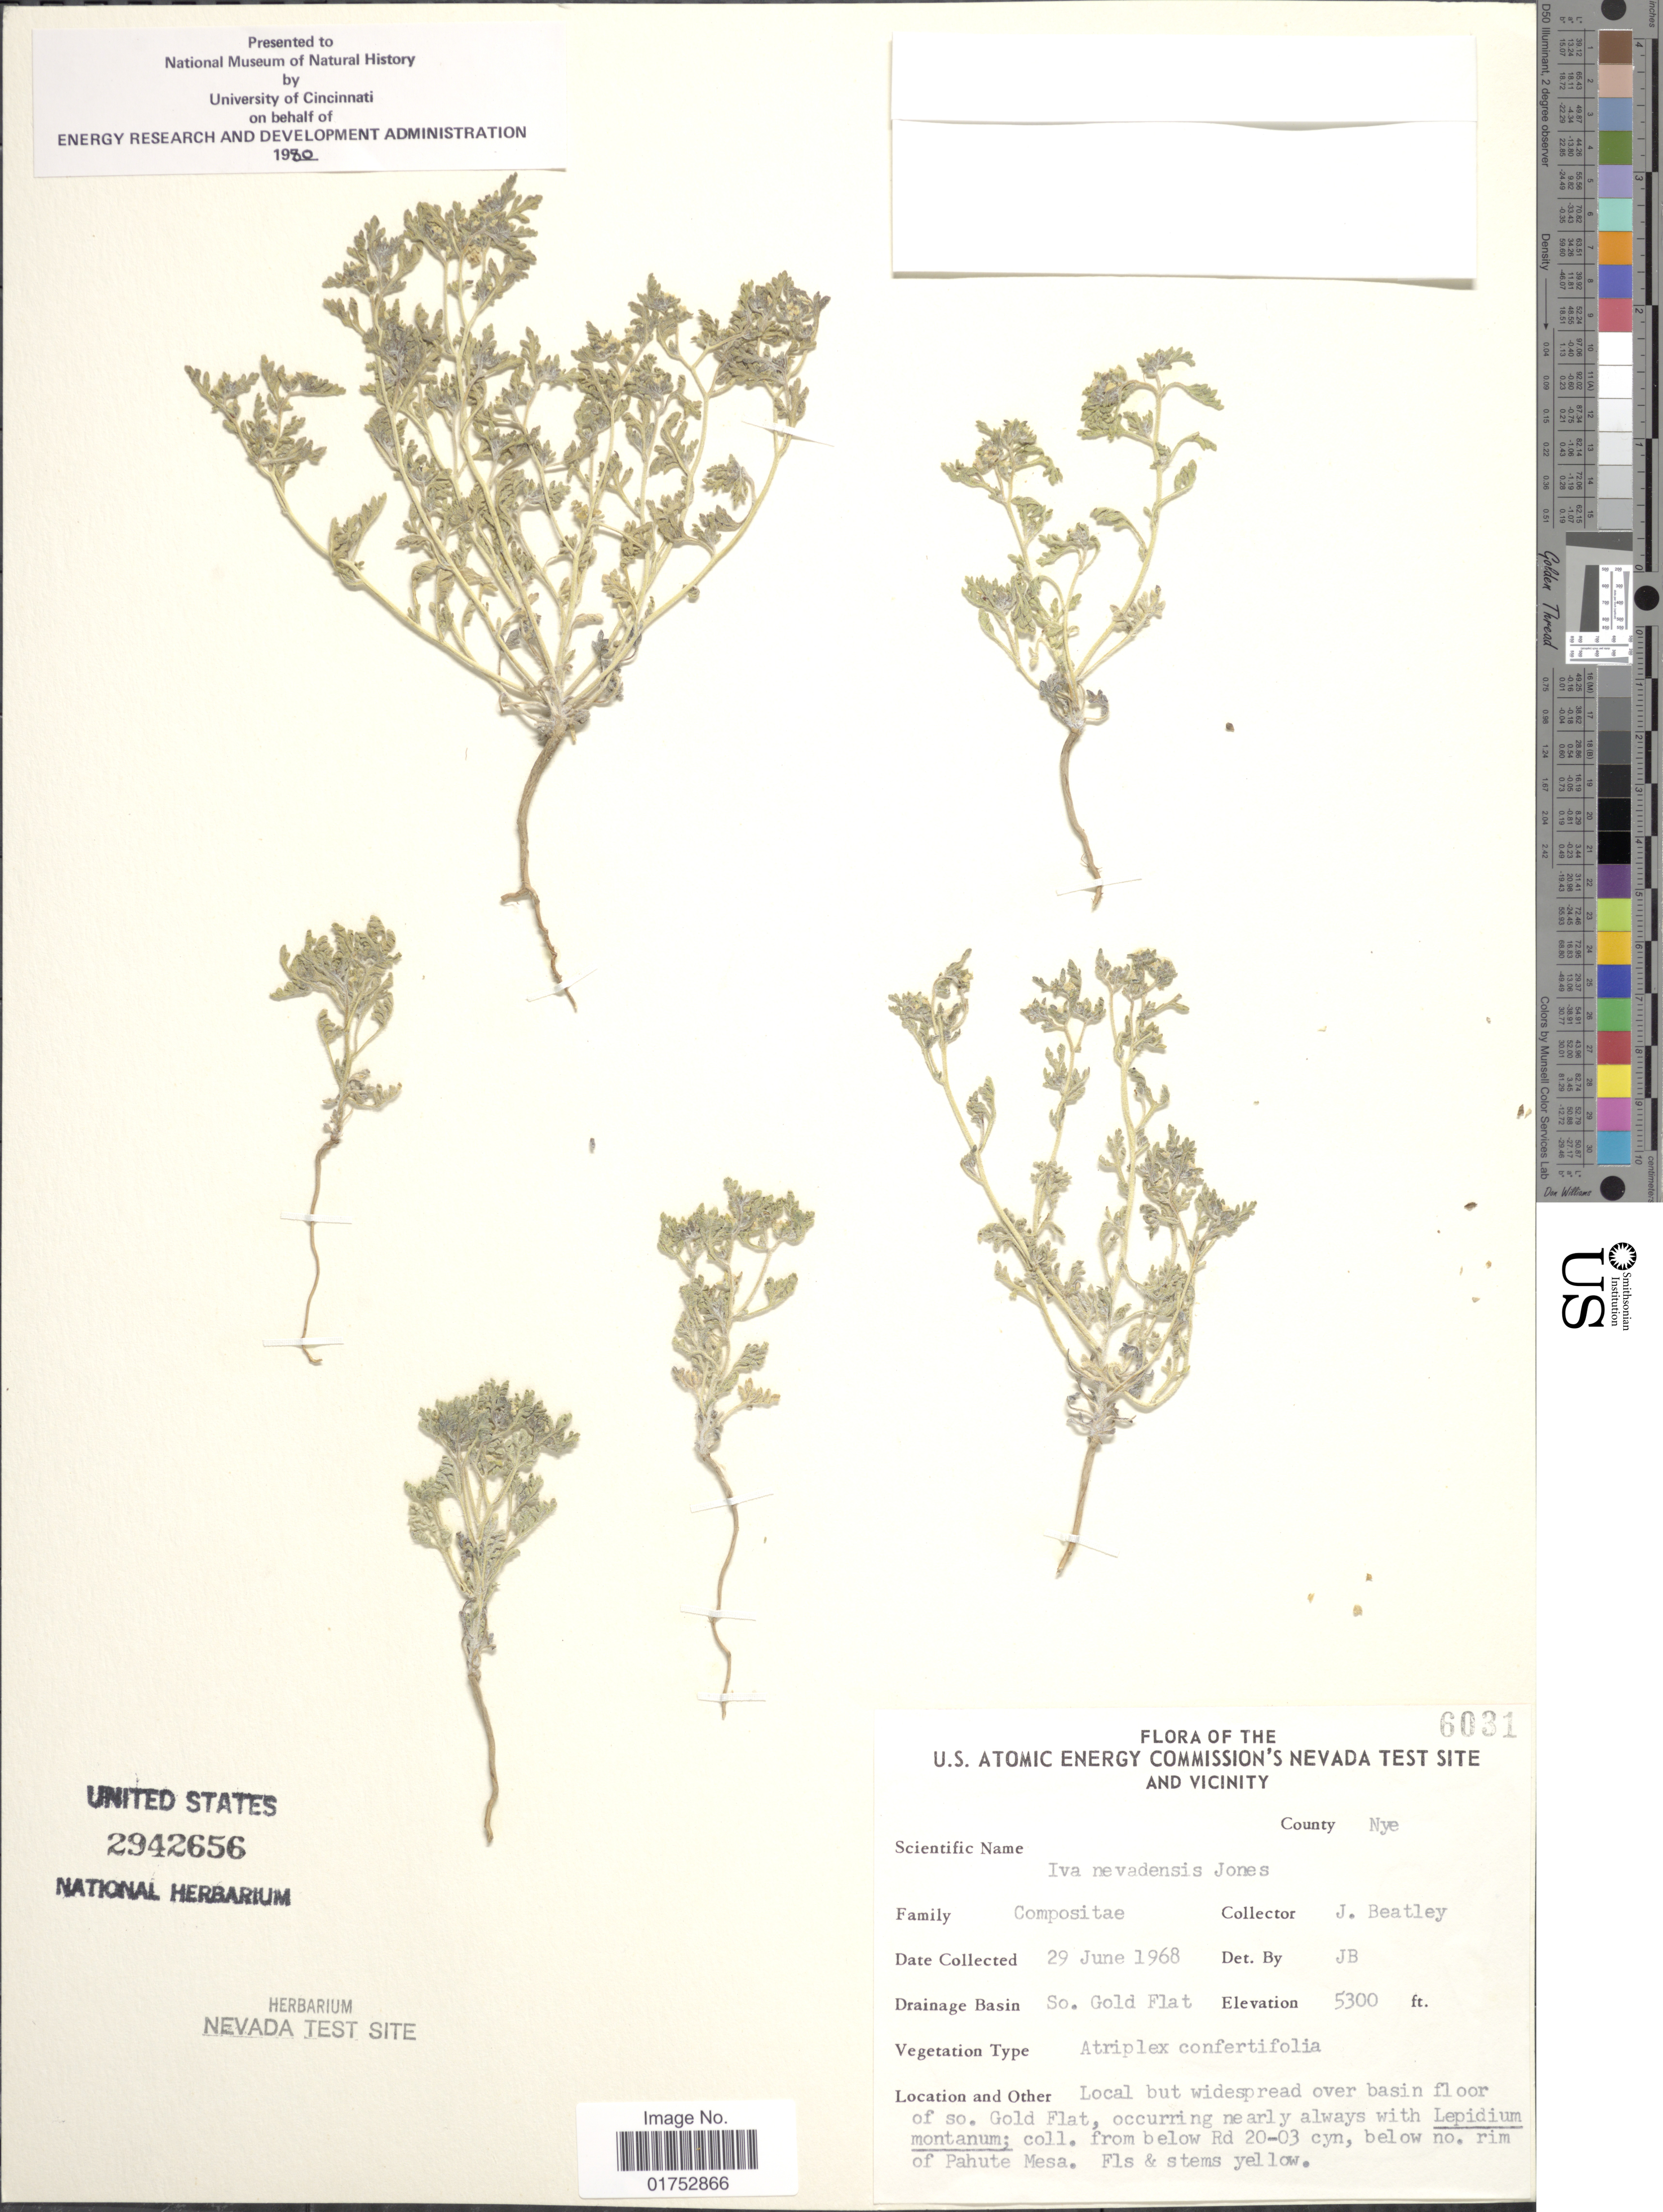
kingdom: Plantae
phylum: Tracheophyta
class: Magnoliopsida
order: Asterales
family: Asteraceae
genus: Iva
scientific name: Iva nevadensis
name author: M.E. Jones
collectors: J. C. Beatley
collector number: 6031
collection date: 1968-06-29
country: United States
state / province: Nevada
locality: U. S. Atomic Energy Commission's Nevada Test Site and Vicinity, County Nye, So. Gold Flat, basin floor of so. Gold Flat, from below Rd 20-03 cyn, below no. rim of Pahute Mesa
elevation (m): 1615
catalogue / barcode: US 2942656